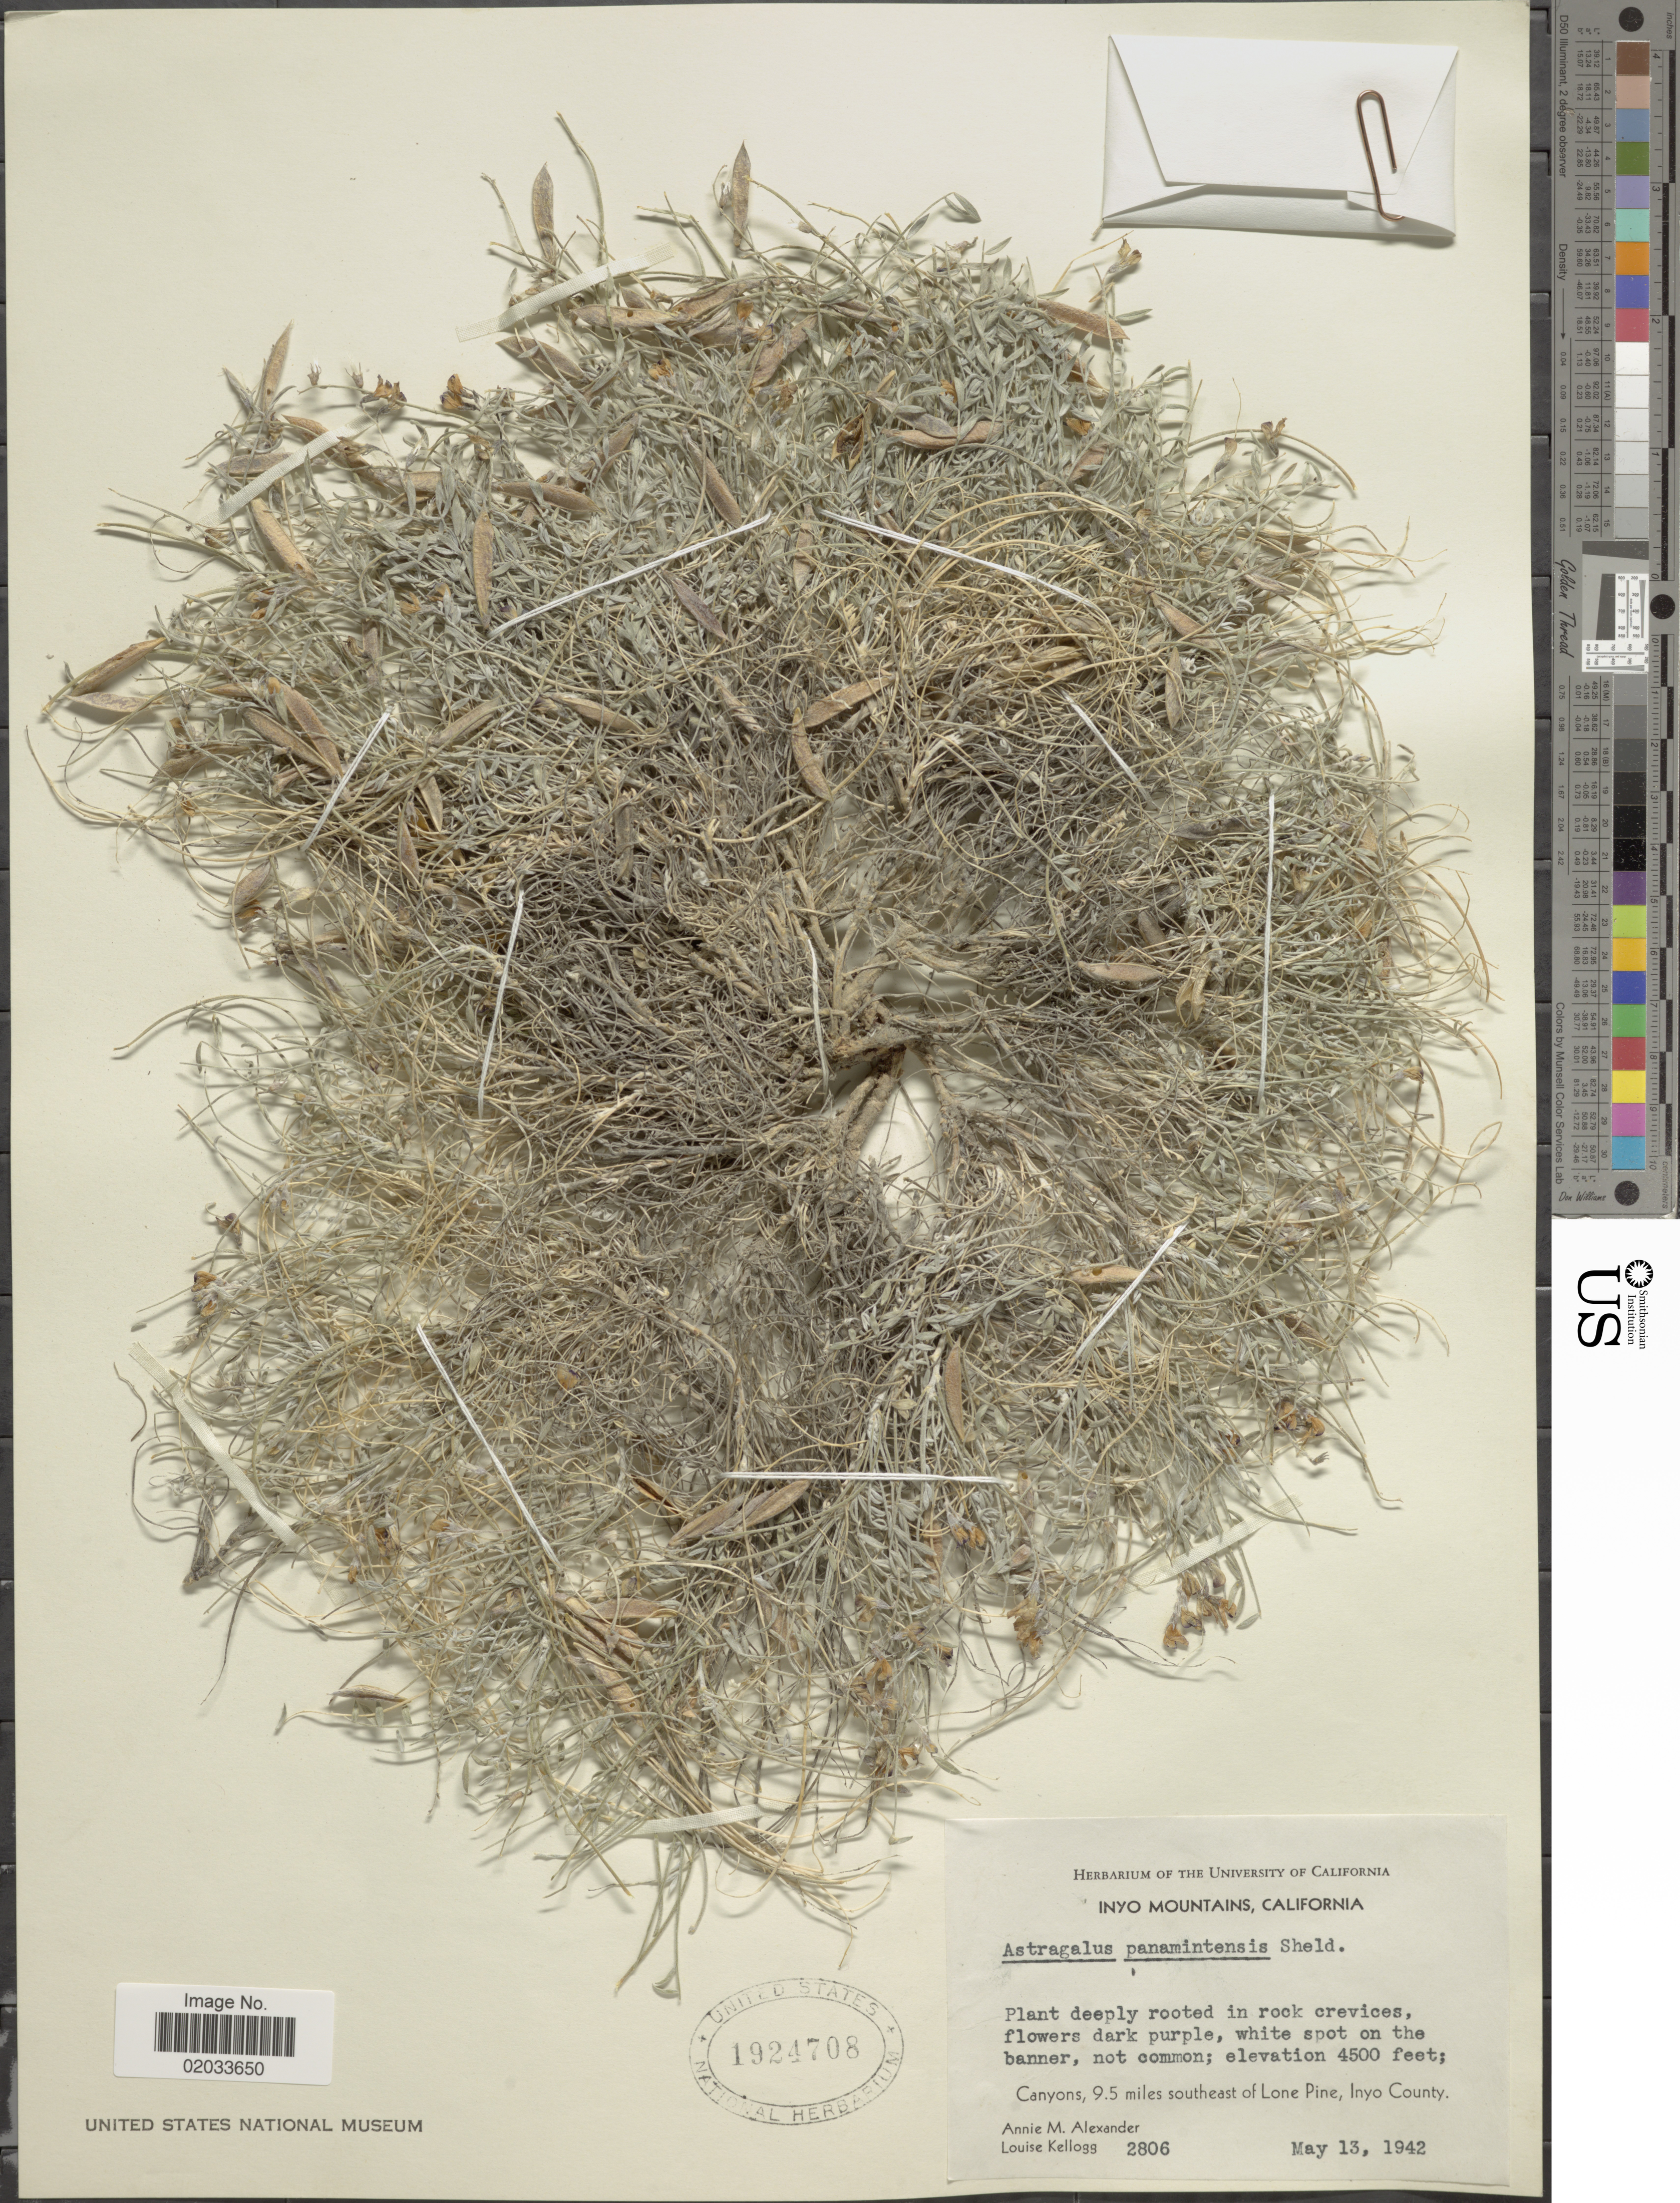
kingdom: Plantae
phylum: Tracheophyta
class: Magnoliopsida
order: Fabales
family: Fabaceae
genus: Astragalus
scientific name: Astragalus panamintensis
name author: E. Sheld. in Coville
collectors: A. M. Alexander & L. Kellogg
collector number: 2806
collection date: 1942-05-13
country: United States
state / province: California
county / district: Inyo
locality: Inyo Mountains, in rock crevices, Canyons, 9.5 miles southeast of Lone Pine, Inyo County.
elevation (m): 1372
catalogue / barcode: US 1924708